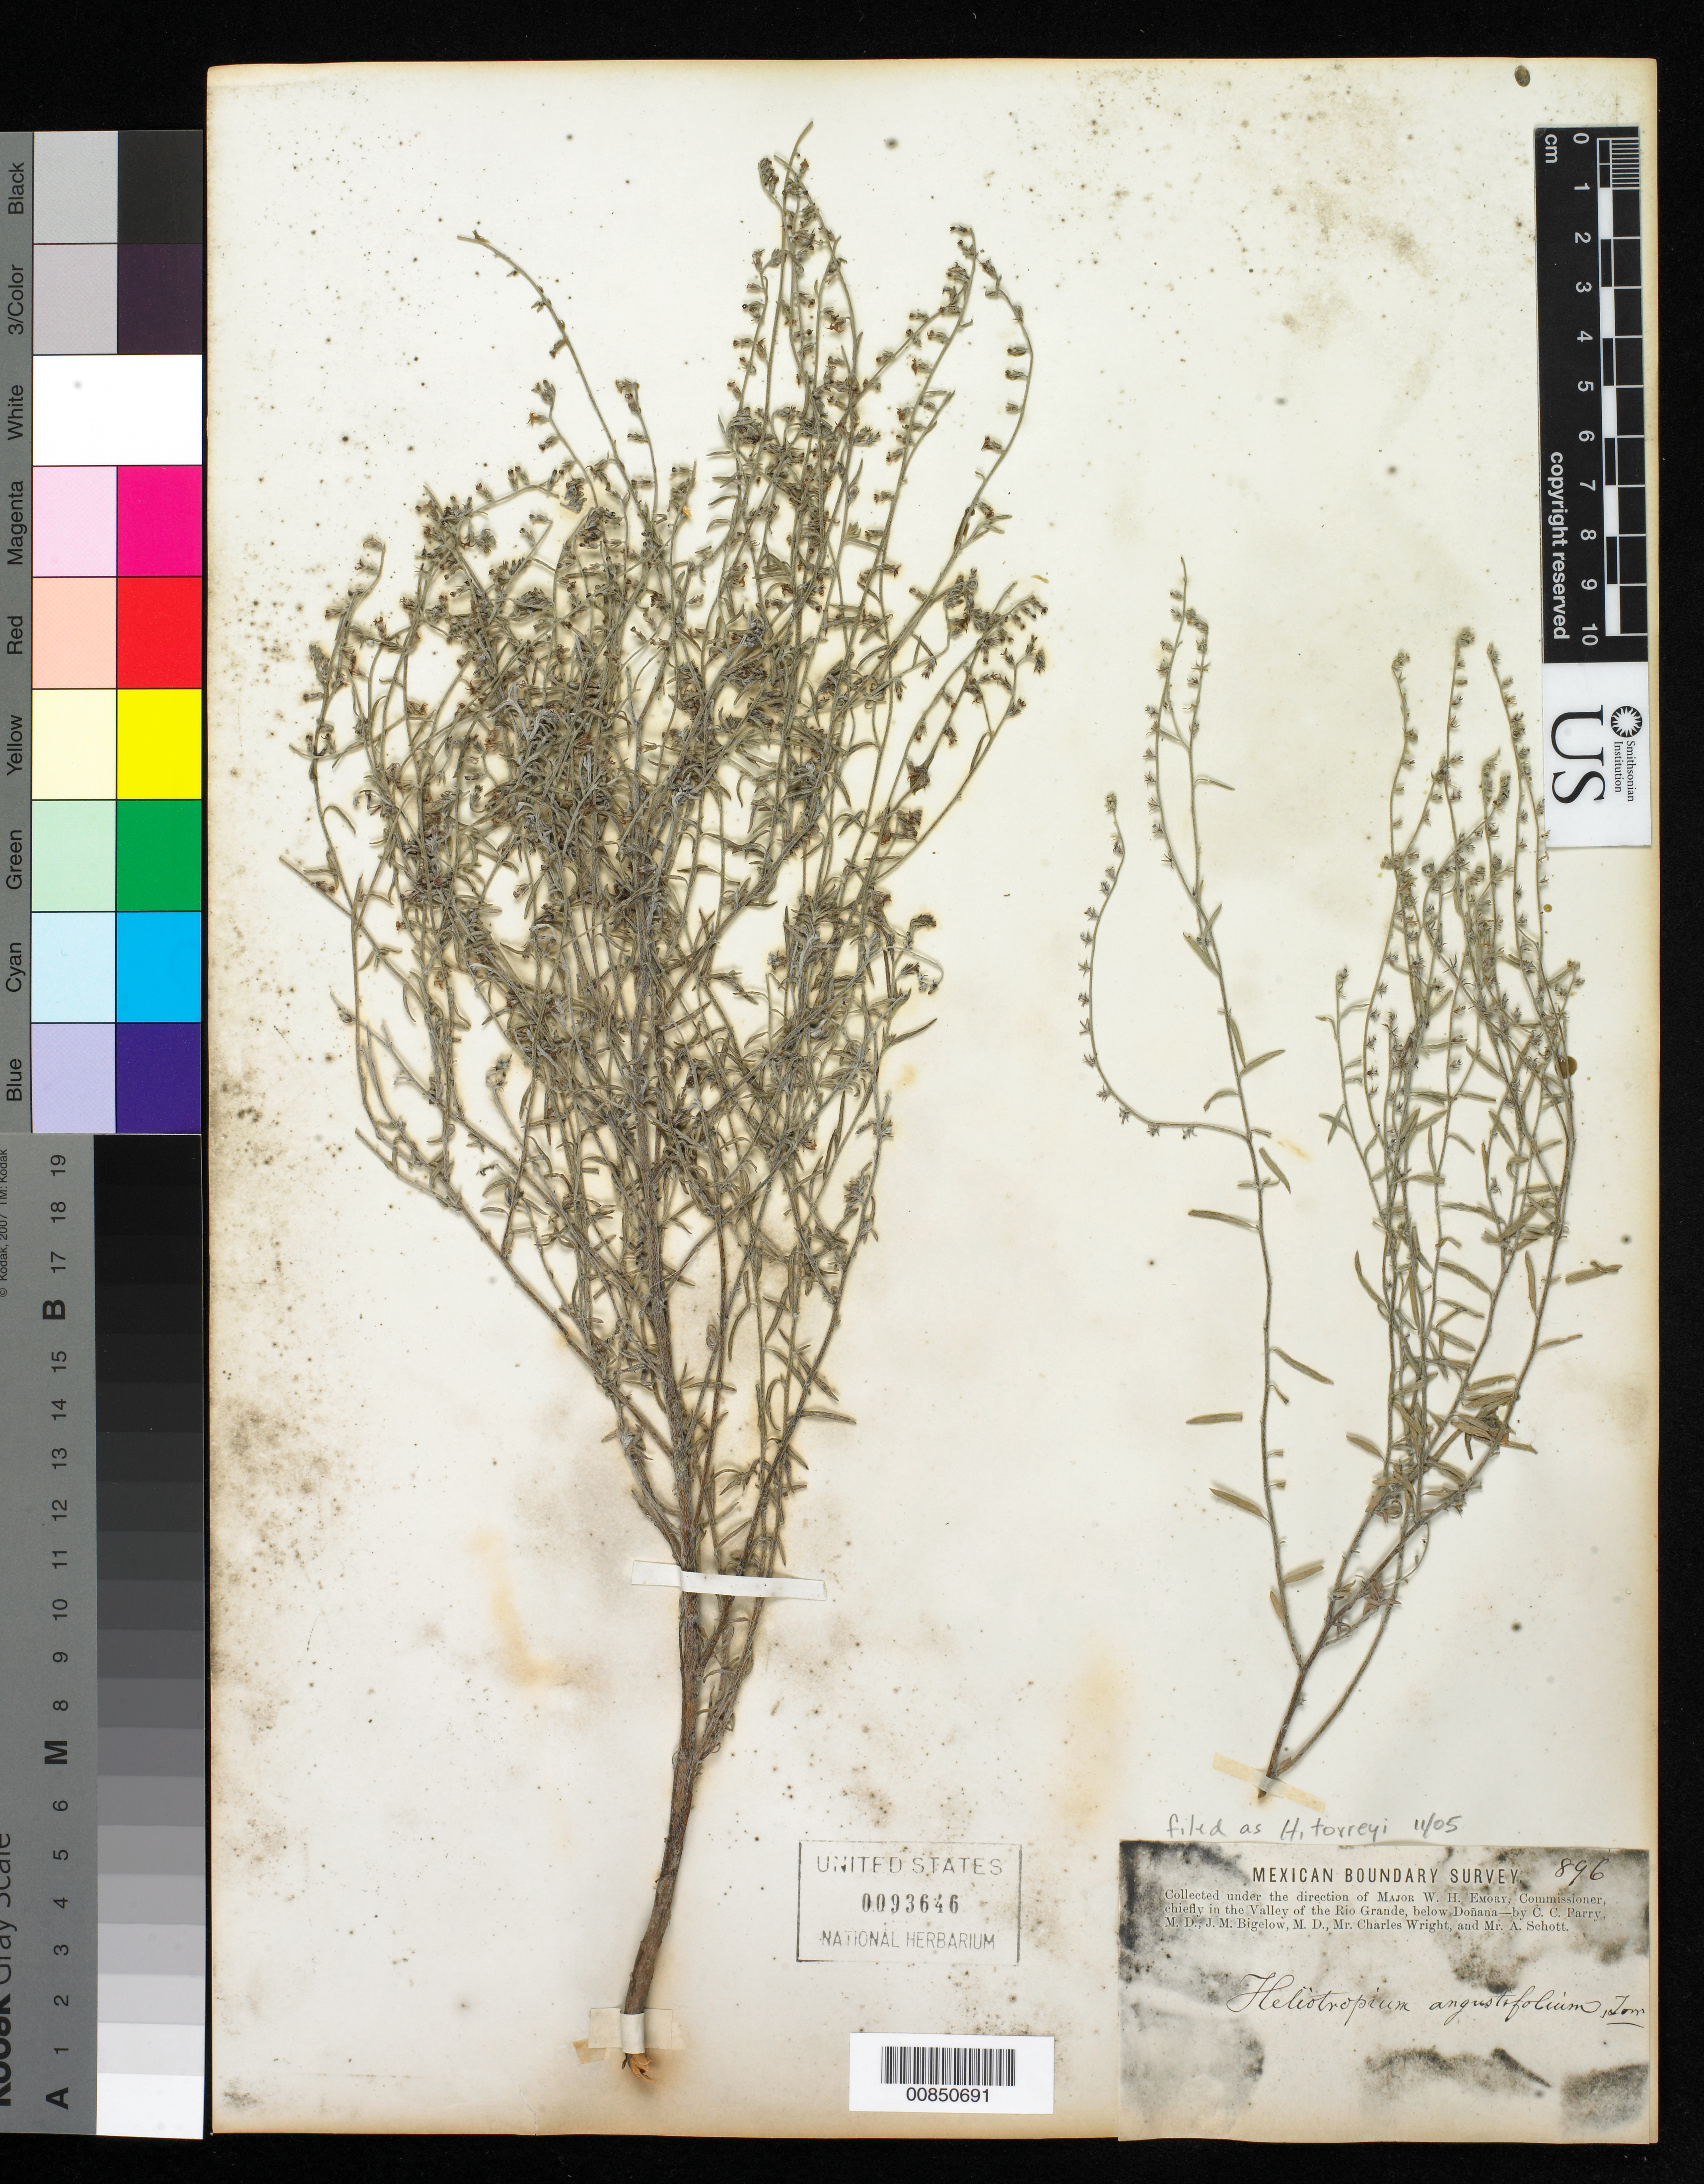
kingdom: Plantae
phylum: Tracheophyta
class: Magnoliopsida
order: Boraginales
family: Heliotropiaceae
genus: Euploca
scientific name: Euploca torreyi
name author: (I.M. Johnst.) Feuillet & Halse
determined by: Feuillet, C.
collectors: C. C. Parry, J. M. Bigelow, C. Wright & A. C. V. Schott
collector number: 896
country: United States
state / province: New Mexico / Texas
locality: Valley of the Rio Grande, below Doñana.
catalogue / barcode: US 93646